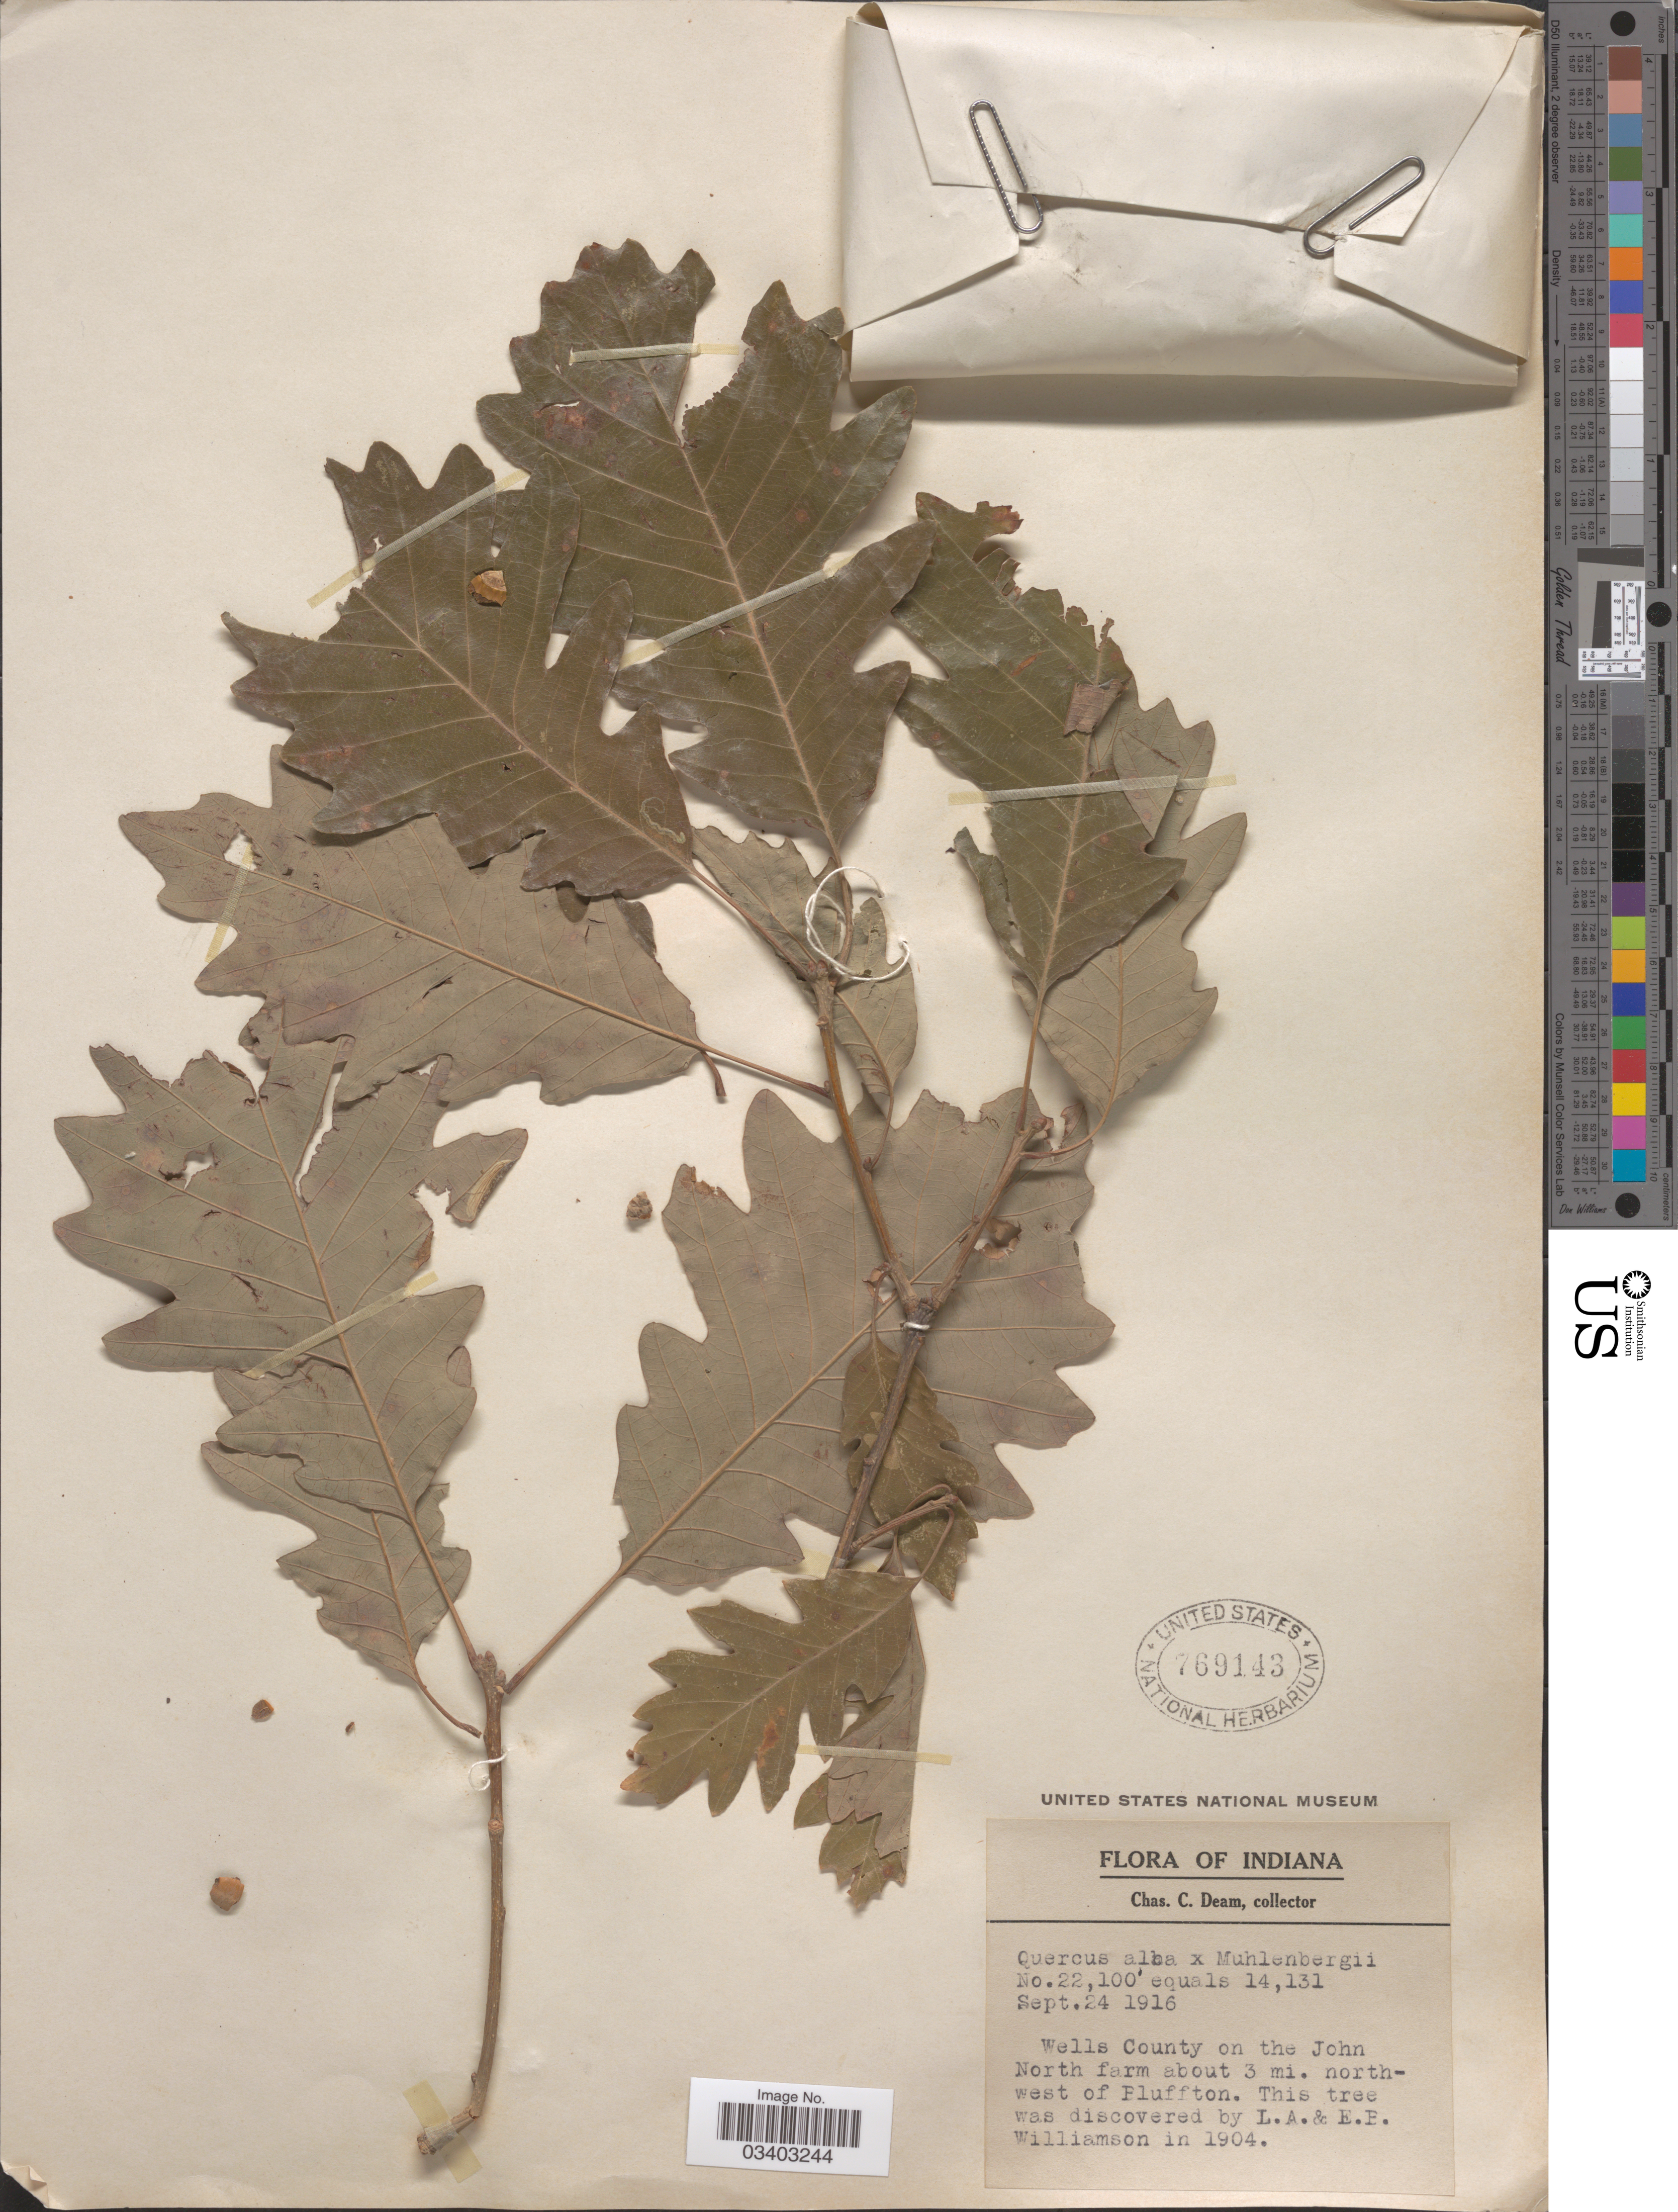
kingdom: Plantae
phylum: Tracheophyta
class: Magnoliopsida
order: Fagales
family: Fagaceae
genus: Quercus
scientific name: Quercus alba x Q. muehlenbergii Engelm.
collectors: C. C. Deam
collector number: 22100/14131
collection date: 1916-09-24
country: United States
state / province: Indiana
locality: Wells County on the John North farm about 3 mi. northwest of Bluffton.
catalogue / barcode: US 769143